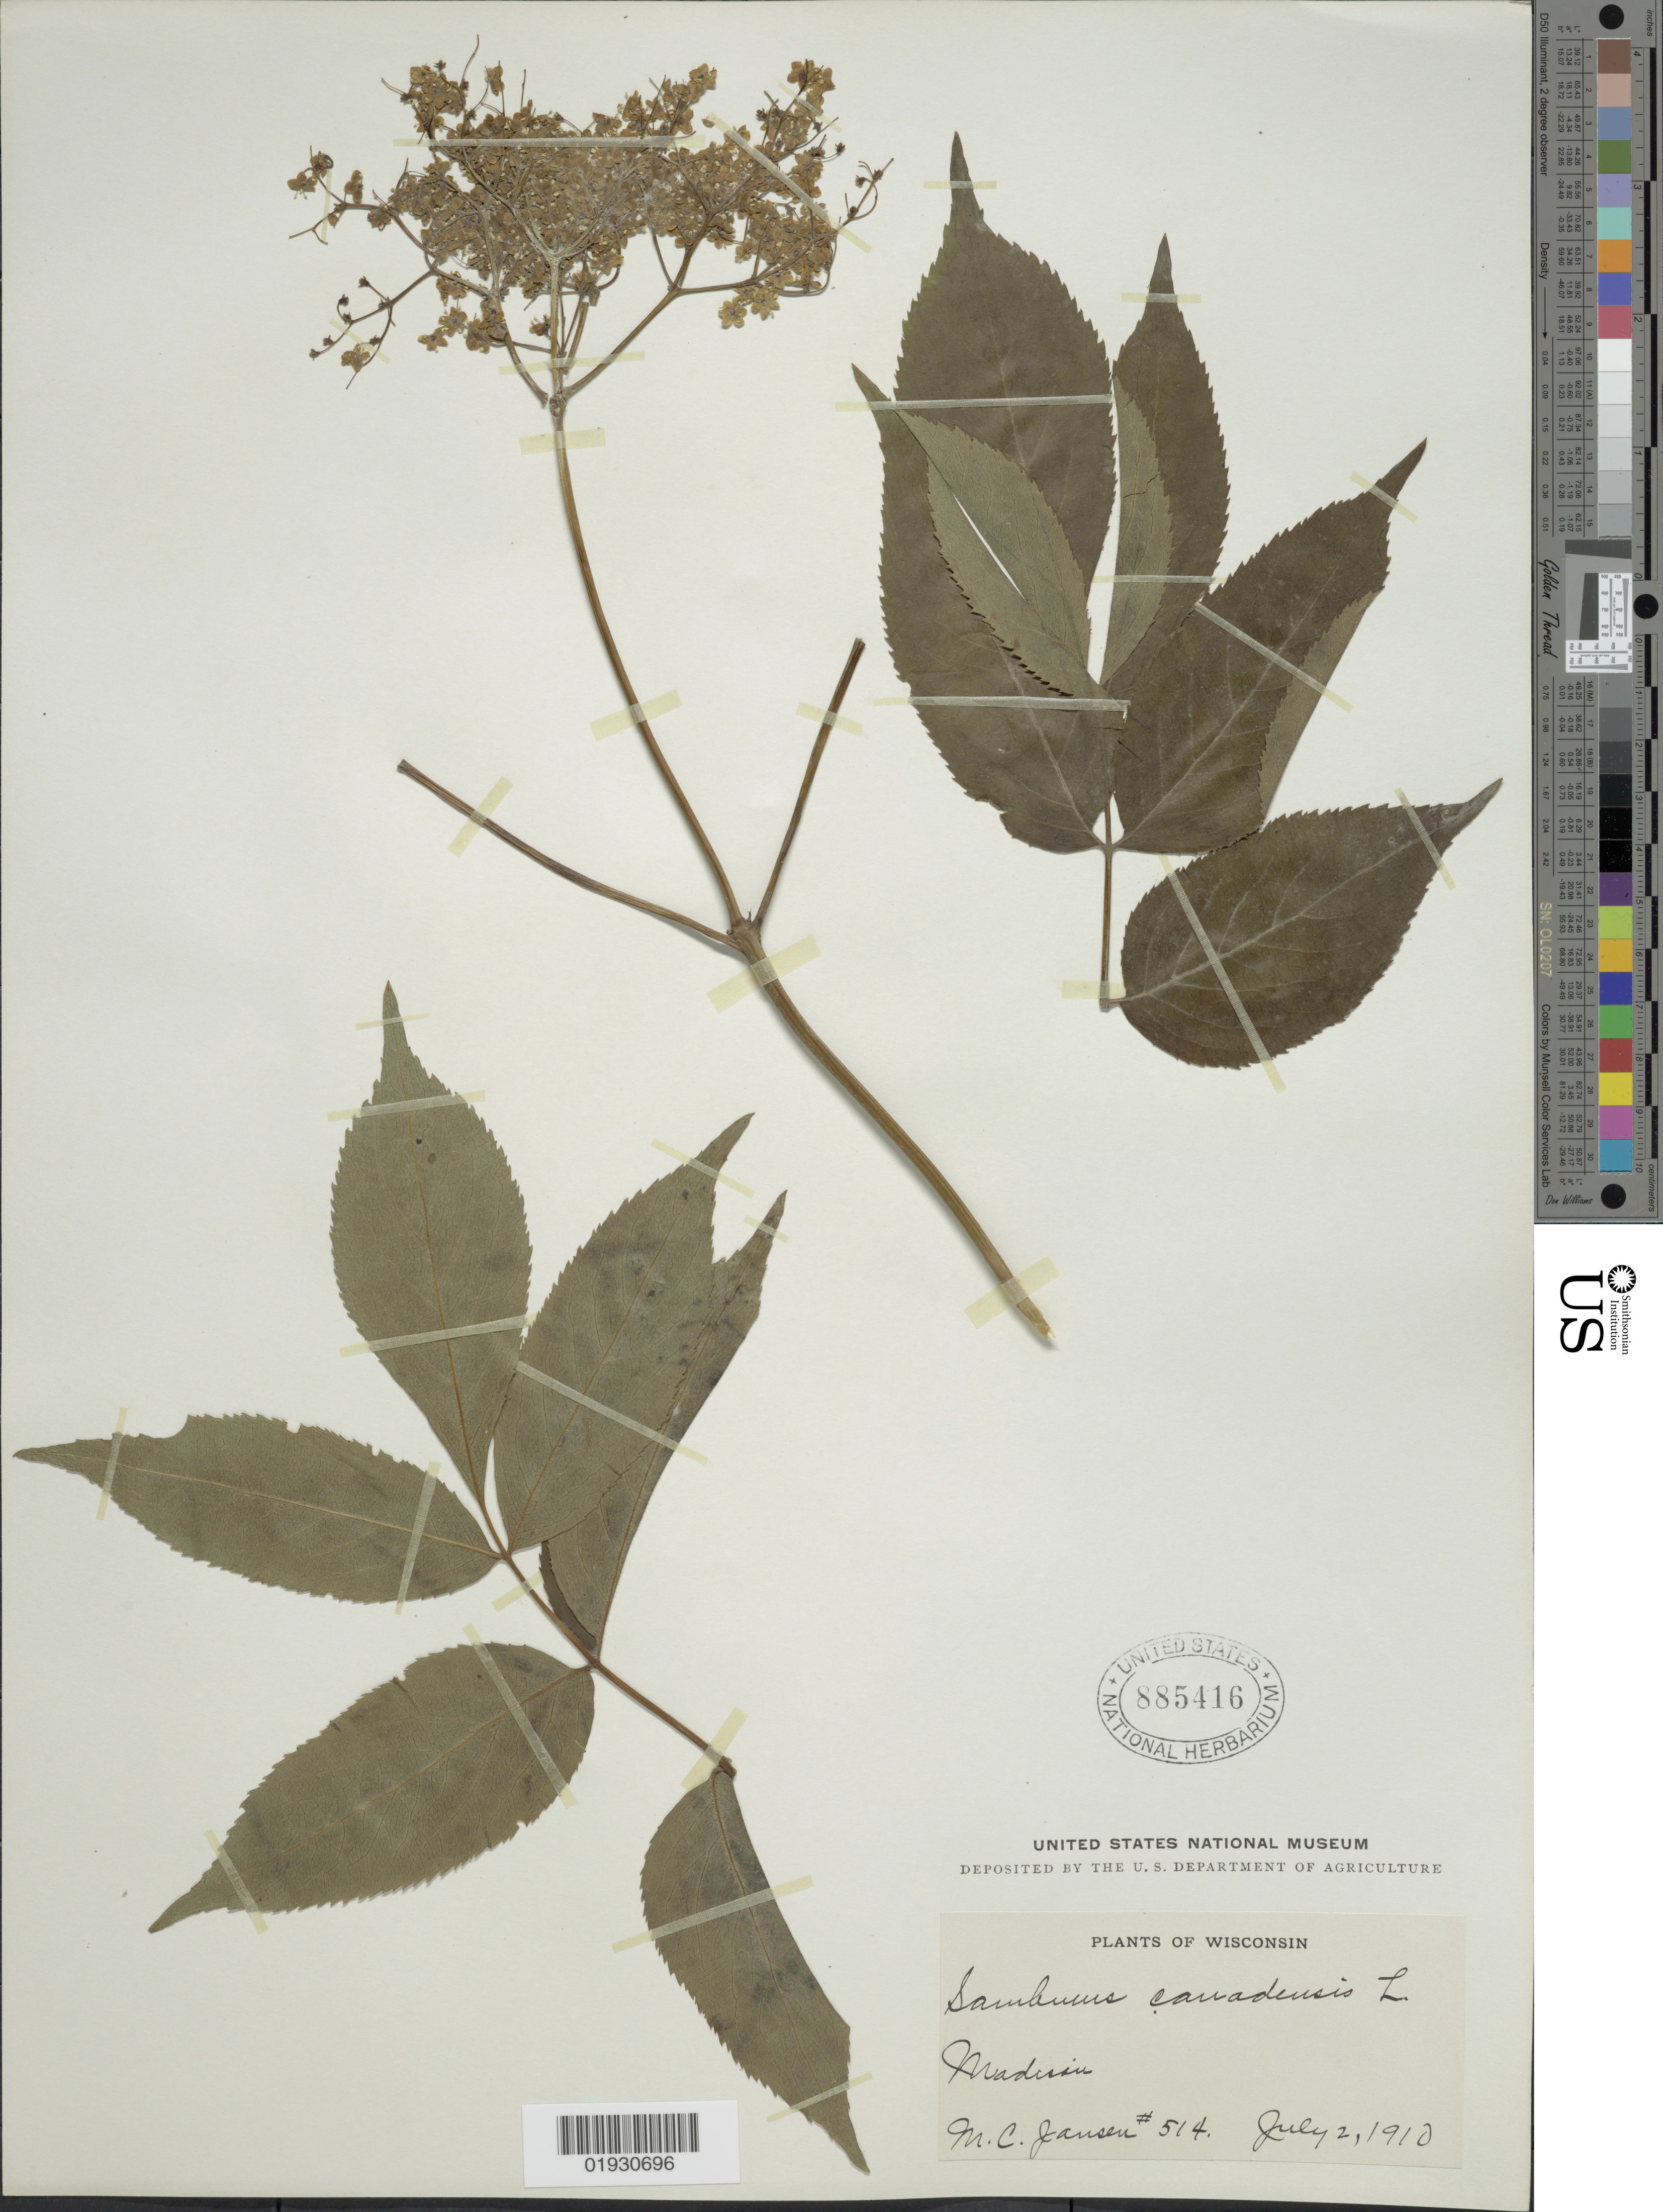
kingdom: Plantae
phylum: Tracheophyta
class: Magnoliopsida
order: Dipsacales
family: Viburnaceae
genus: Sambucus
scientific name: Sambucus canadensis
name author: L.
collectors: M. Jansen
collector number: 514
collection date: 1910-07-02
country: United States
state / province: Wisconsin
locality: Madison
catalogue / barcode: US 885416